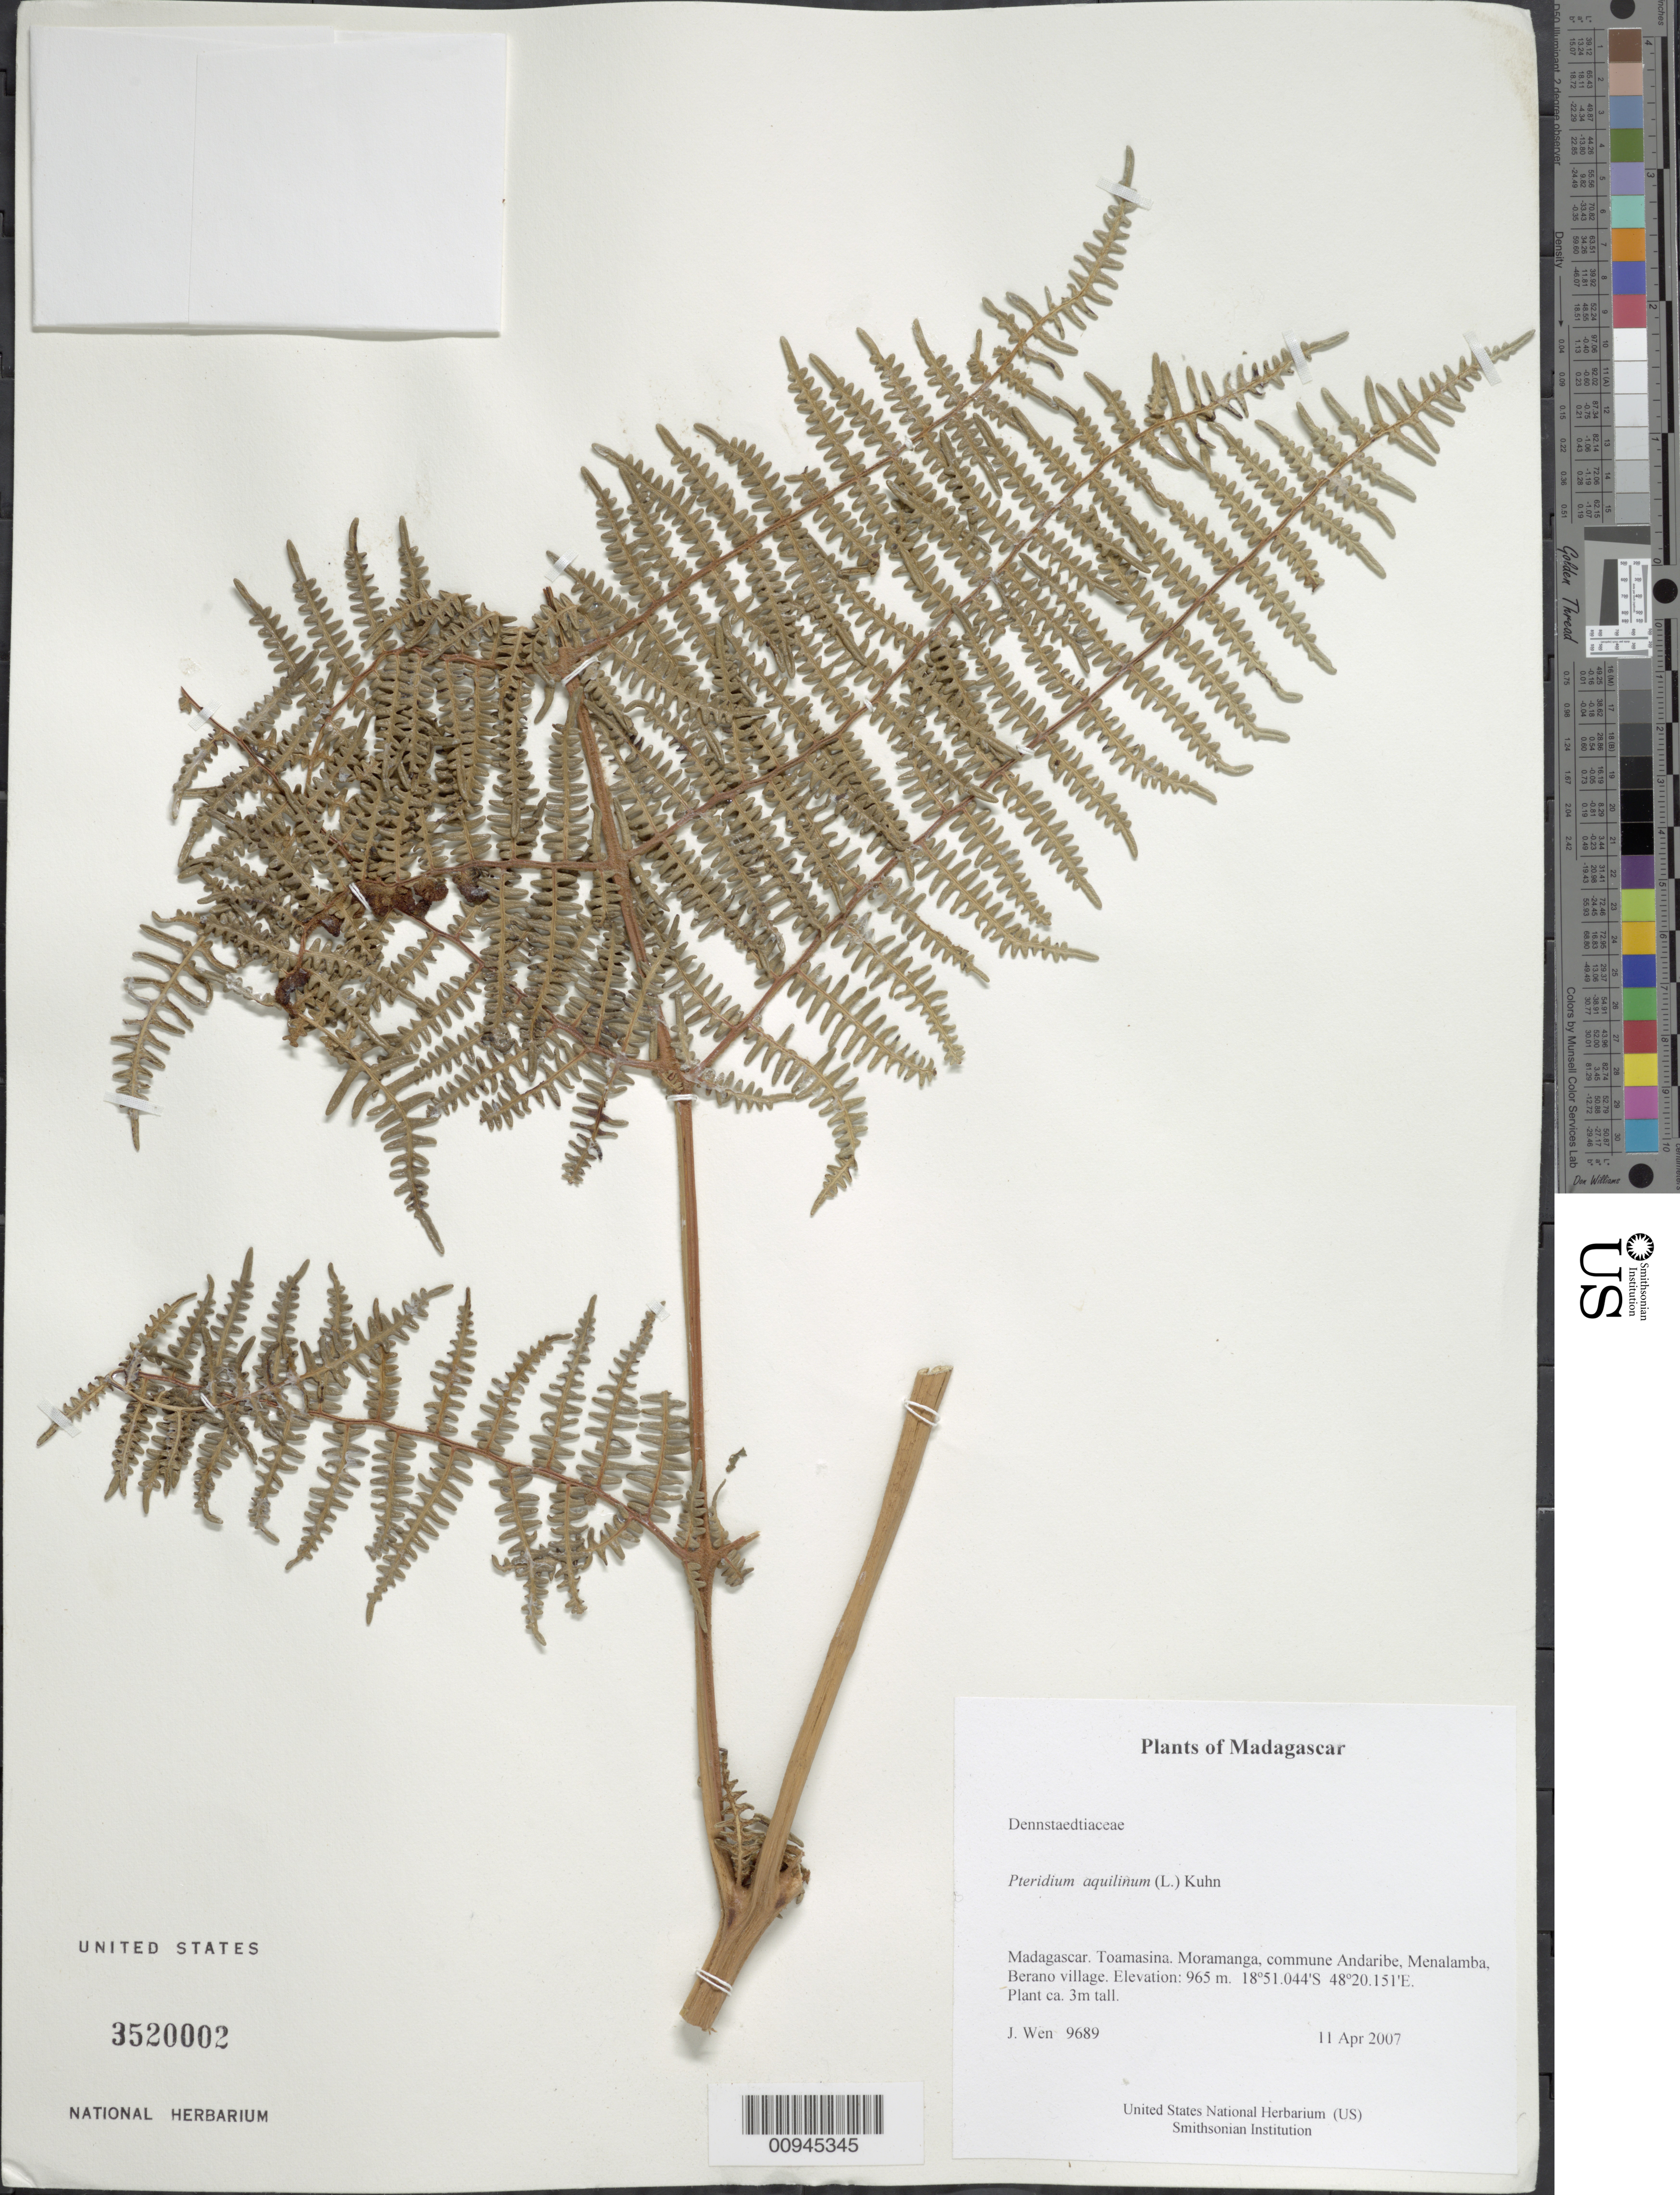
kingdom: Plantae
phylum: Tracheophyta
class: Polypodiopsida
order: Polypodiales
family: Dennstaedtiaceae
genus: Pteridium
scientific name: Pteridium aquilinum var. typicum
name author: R.M. Tryon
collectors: J. Wen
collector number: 9689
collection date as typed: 11 Apr 2007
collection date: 2007-04-11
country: Madagascar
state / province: Alaotra Mangoro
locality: Moramanga, commune Andaribe, Menalamba, Berano village.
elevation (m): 965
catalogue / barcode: US 3520002